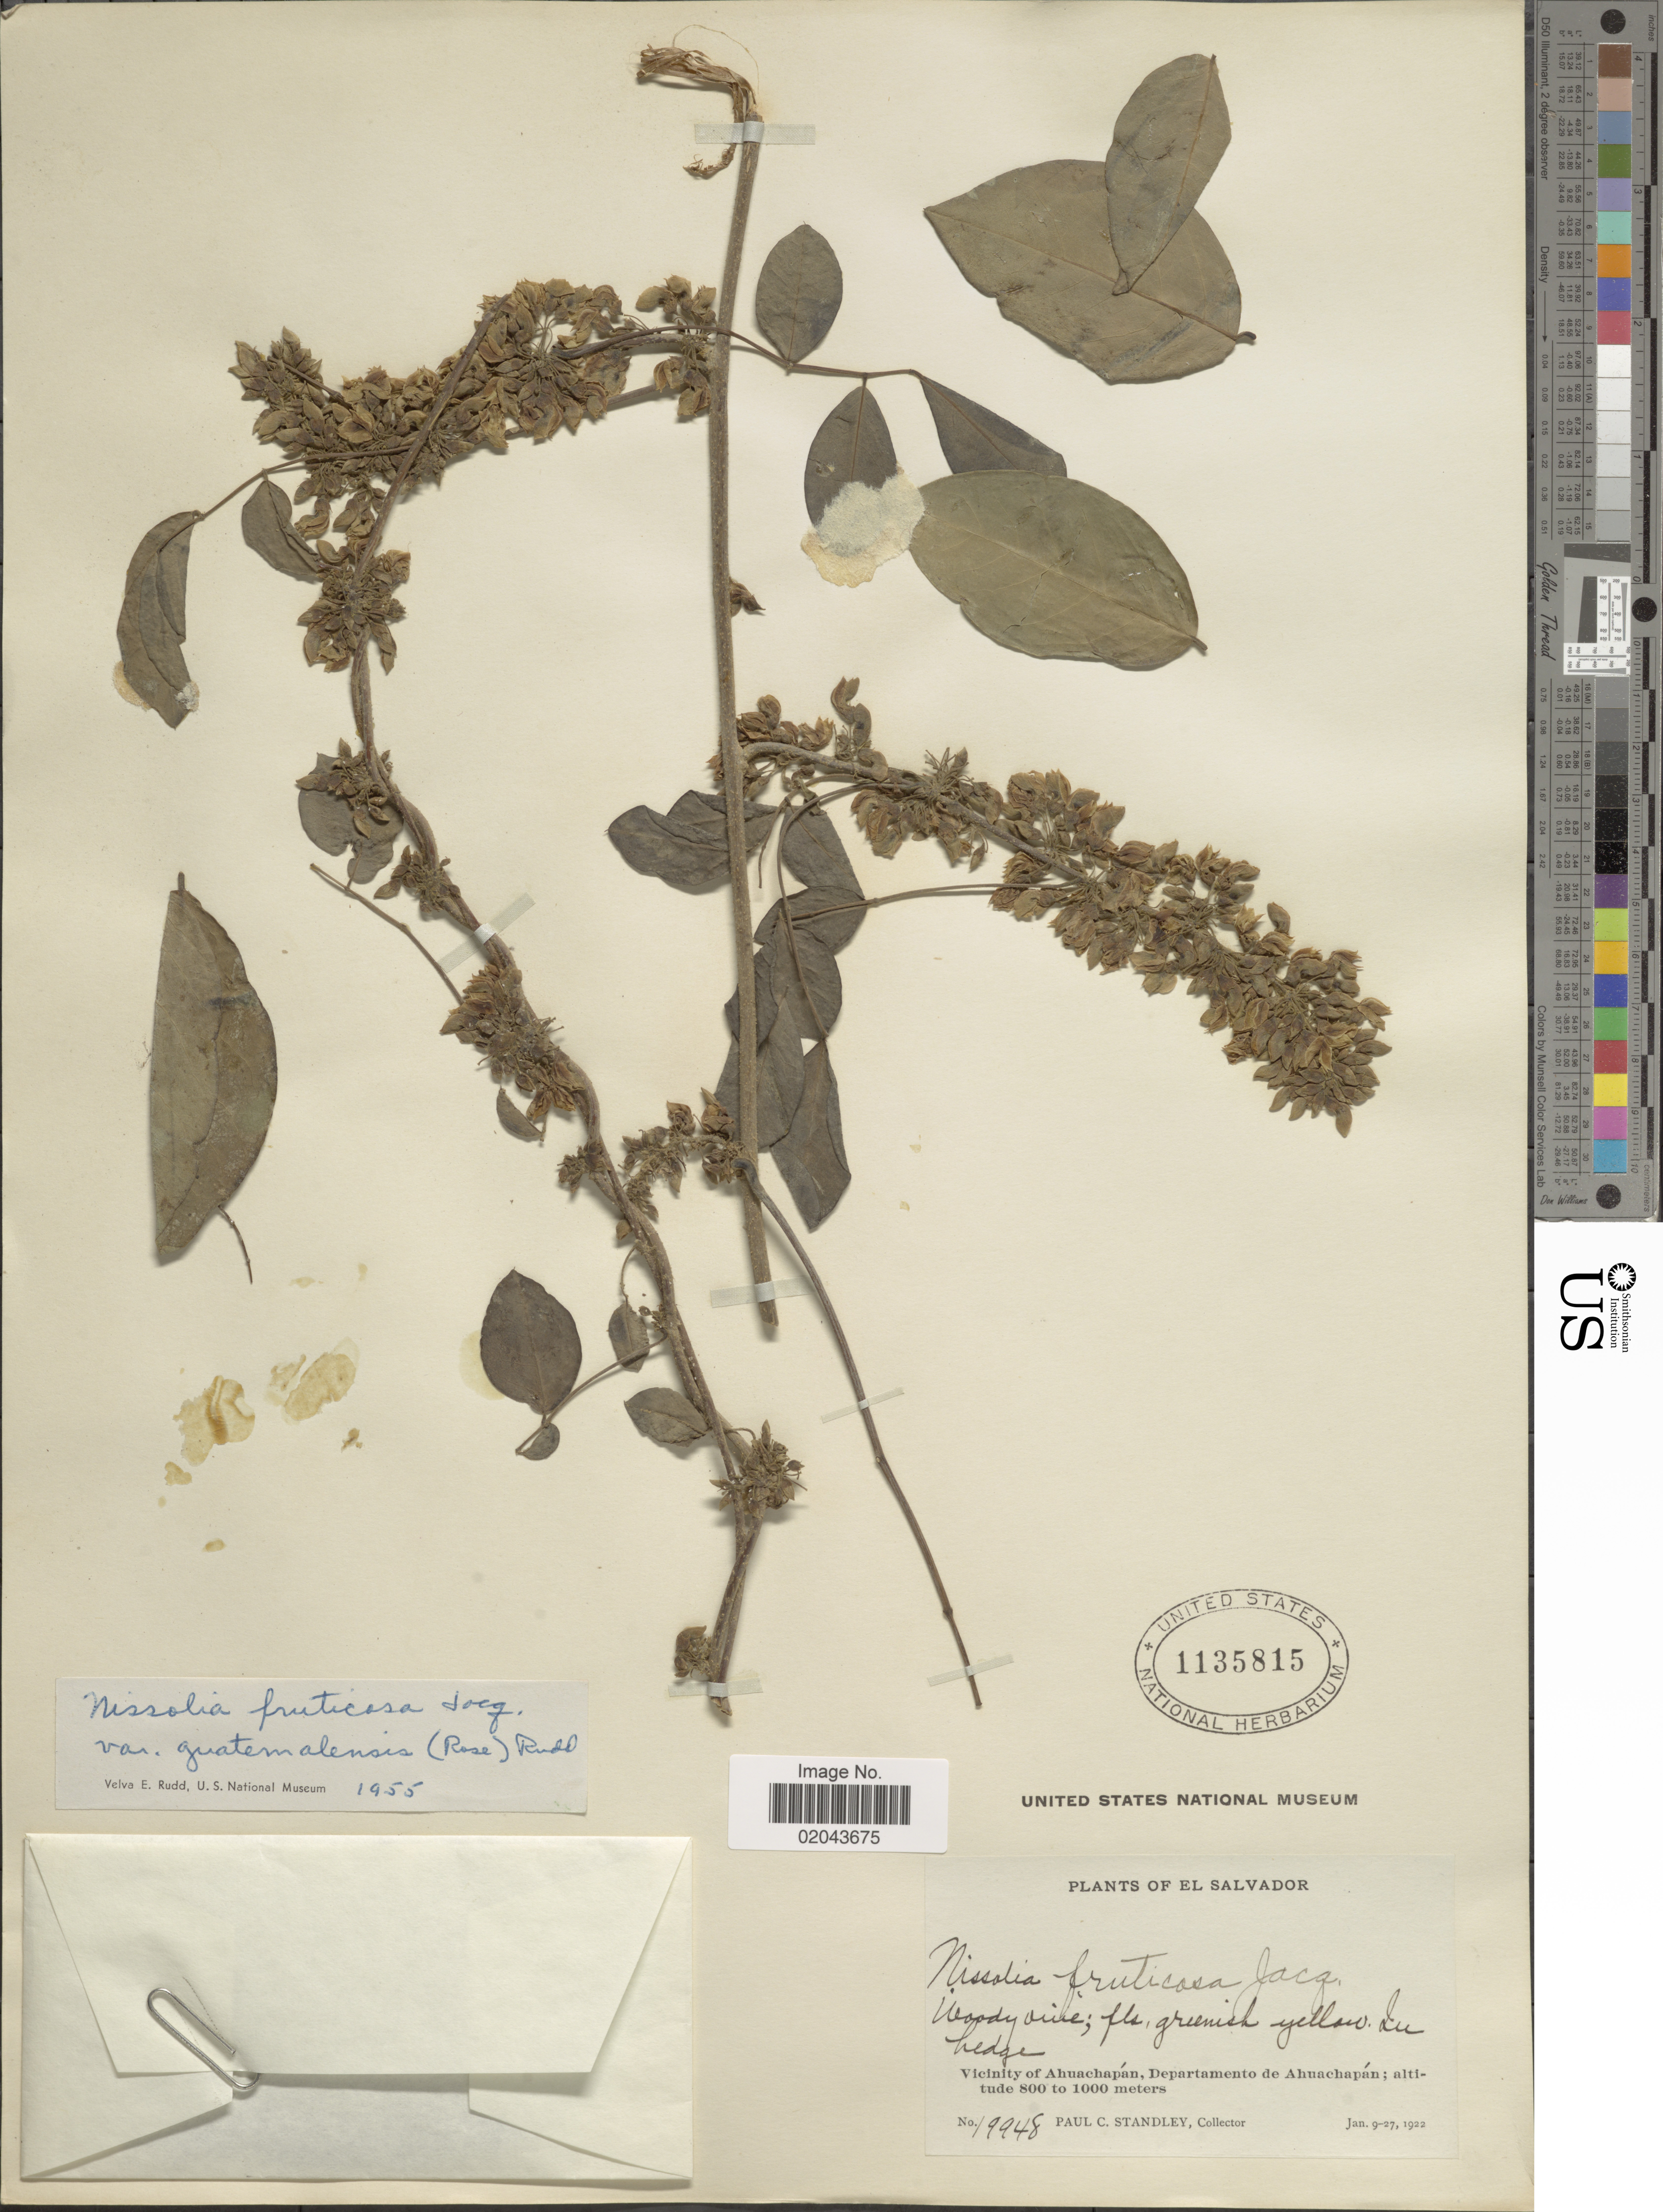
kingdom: Plantae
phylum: Tracheophyta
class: Magnoliopsida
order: Fabales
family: Fabaceae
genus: Nissolia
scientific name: Nissolia fruticosa var. guatemalensis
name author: (Rose) Rudd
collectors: P. C. Standley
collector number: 19948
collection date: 1922-01-09/1922-01-27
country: El Salvador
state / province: Ahuachapan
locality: Vicinity of Ahuachapan.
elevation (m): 800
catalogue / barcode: US 1135815